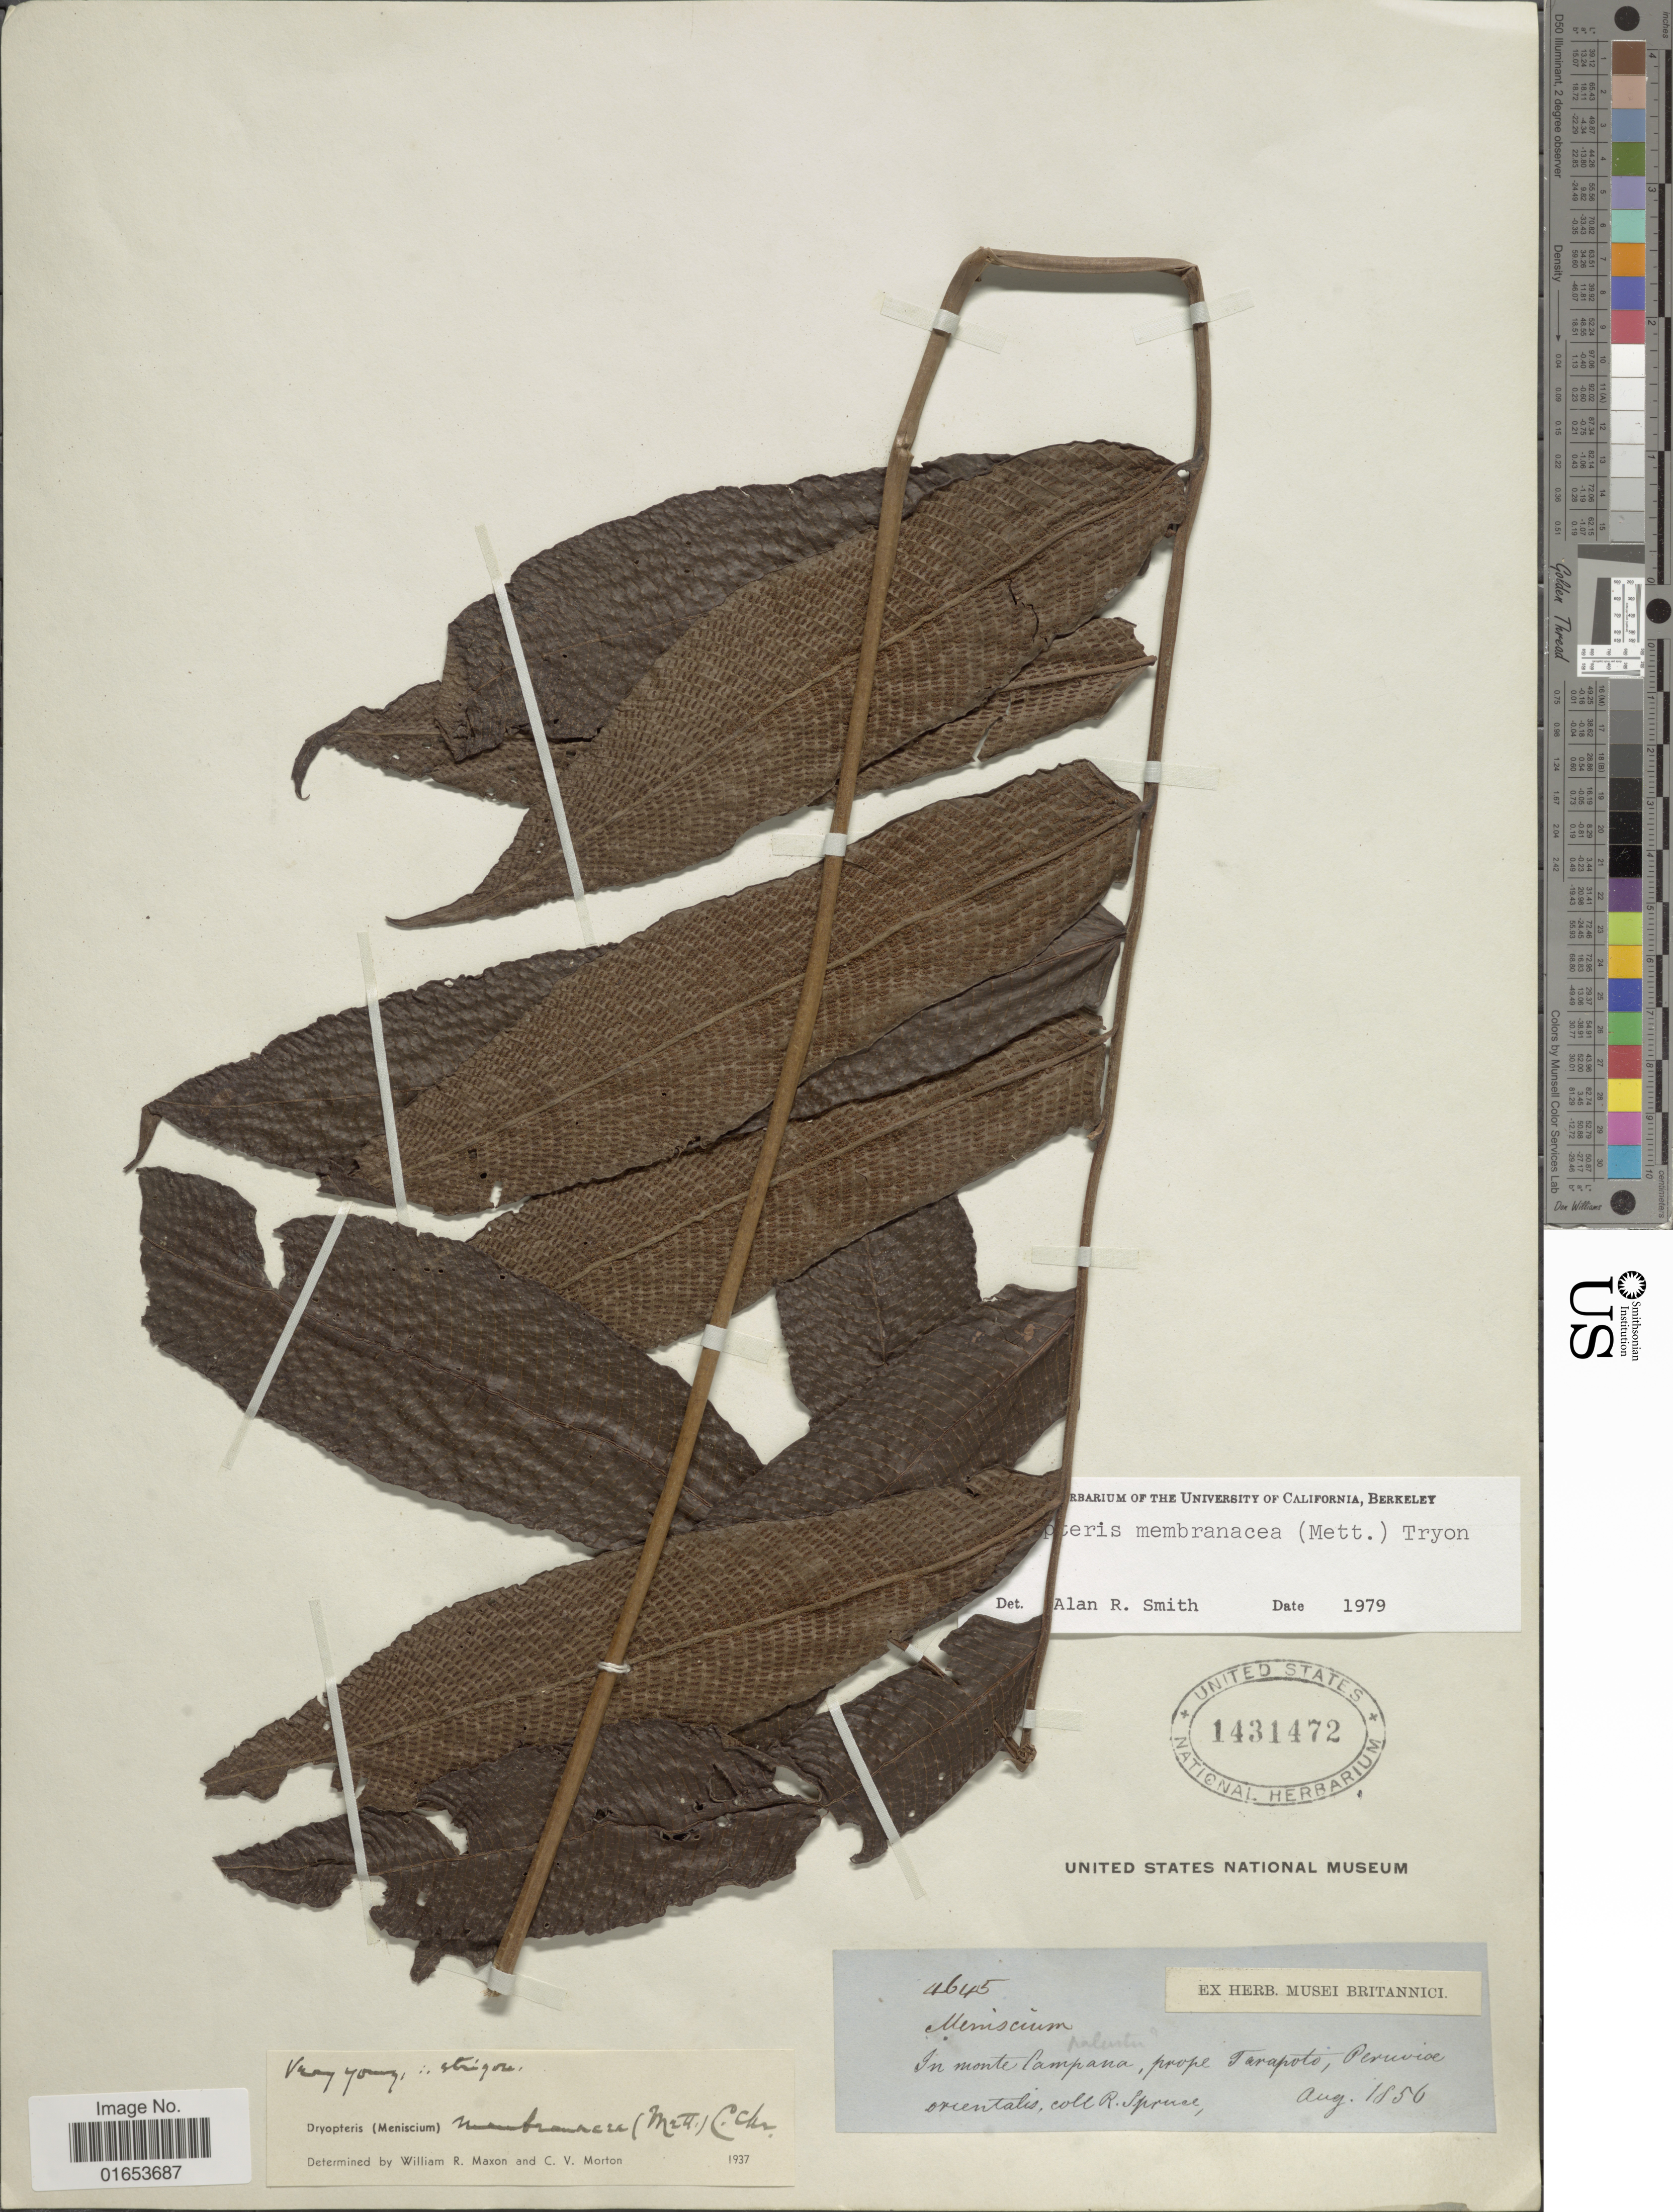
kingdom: Plantae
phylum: Tracheophyta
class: Polypodiopsida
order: Polypodiales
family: Thelypteridaceae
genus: Meniscium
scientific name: Meniscium membranaceum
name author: (Mett.) Pic. Serm.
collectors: R. Spruce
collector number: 4645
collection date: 1856-08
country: Peru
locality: In monte Campana, prope Tarapoto, Peruviae orientalis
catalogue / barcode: US 1431472